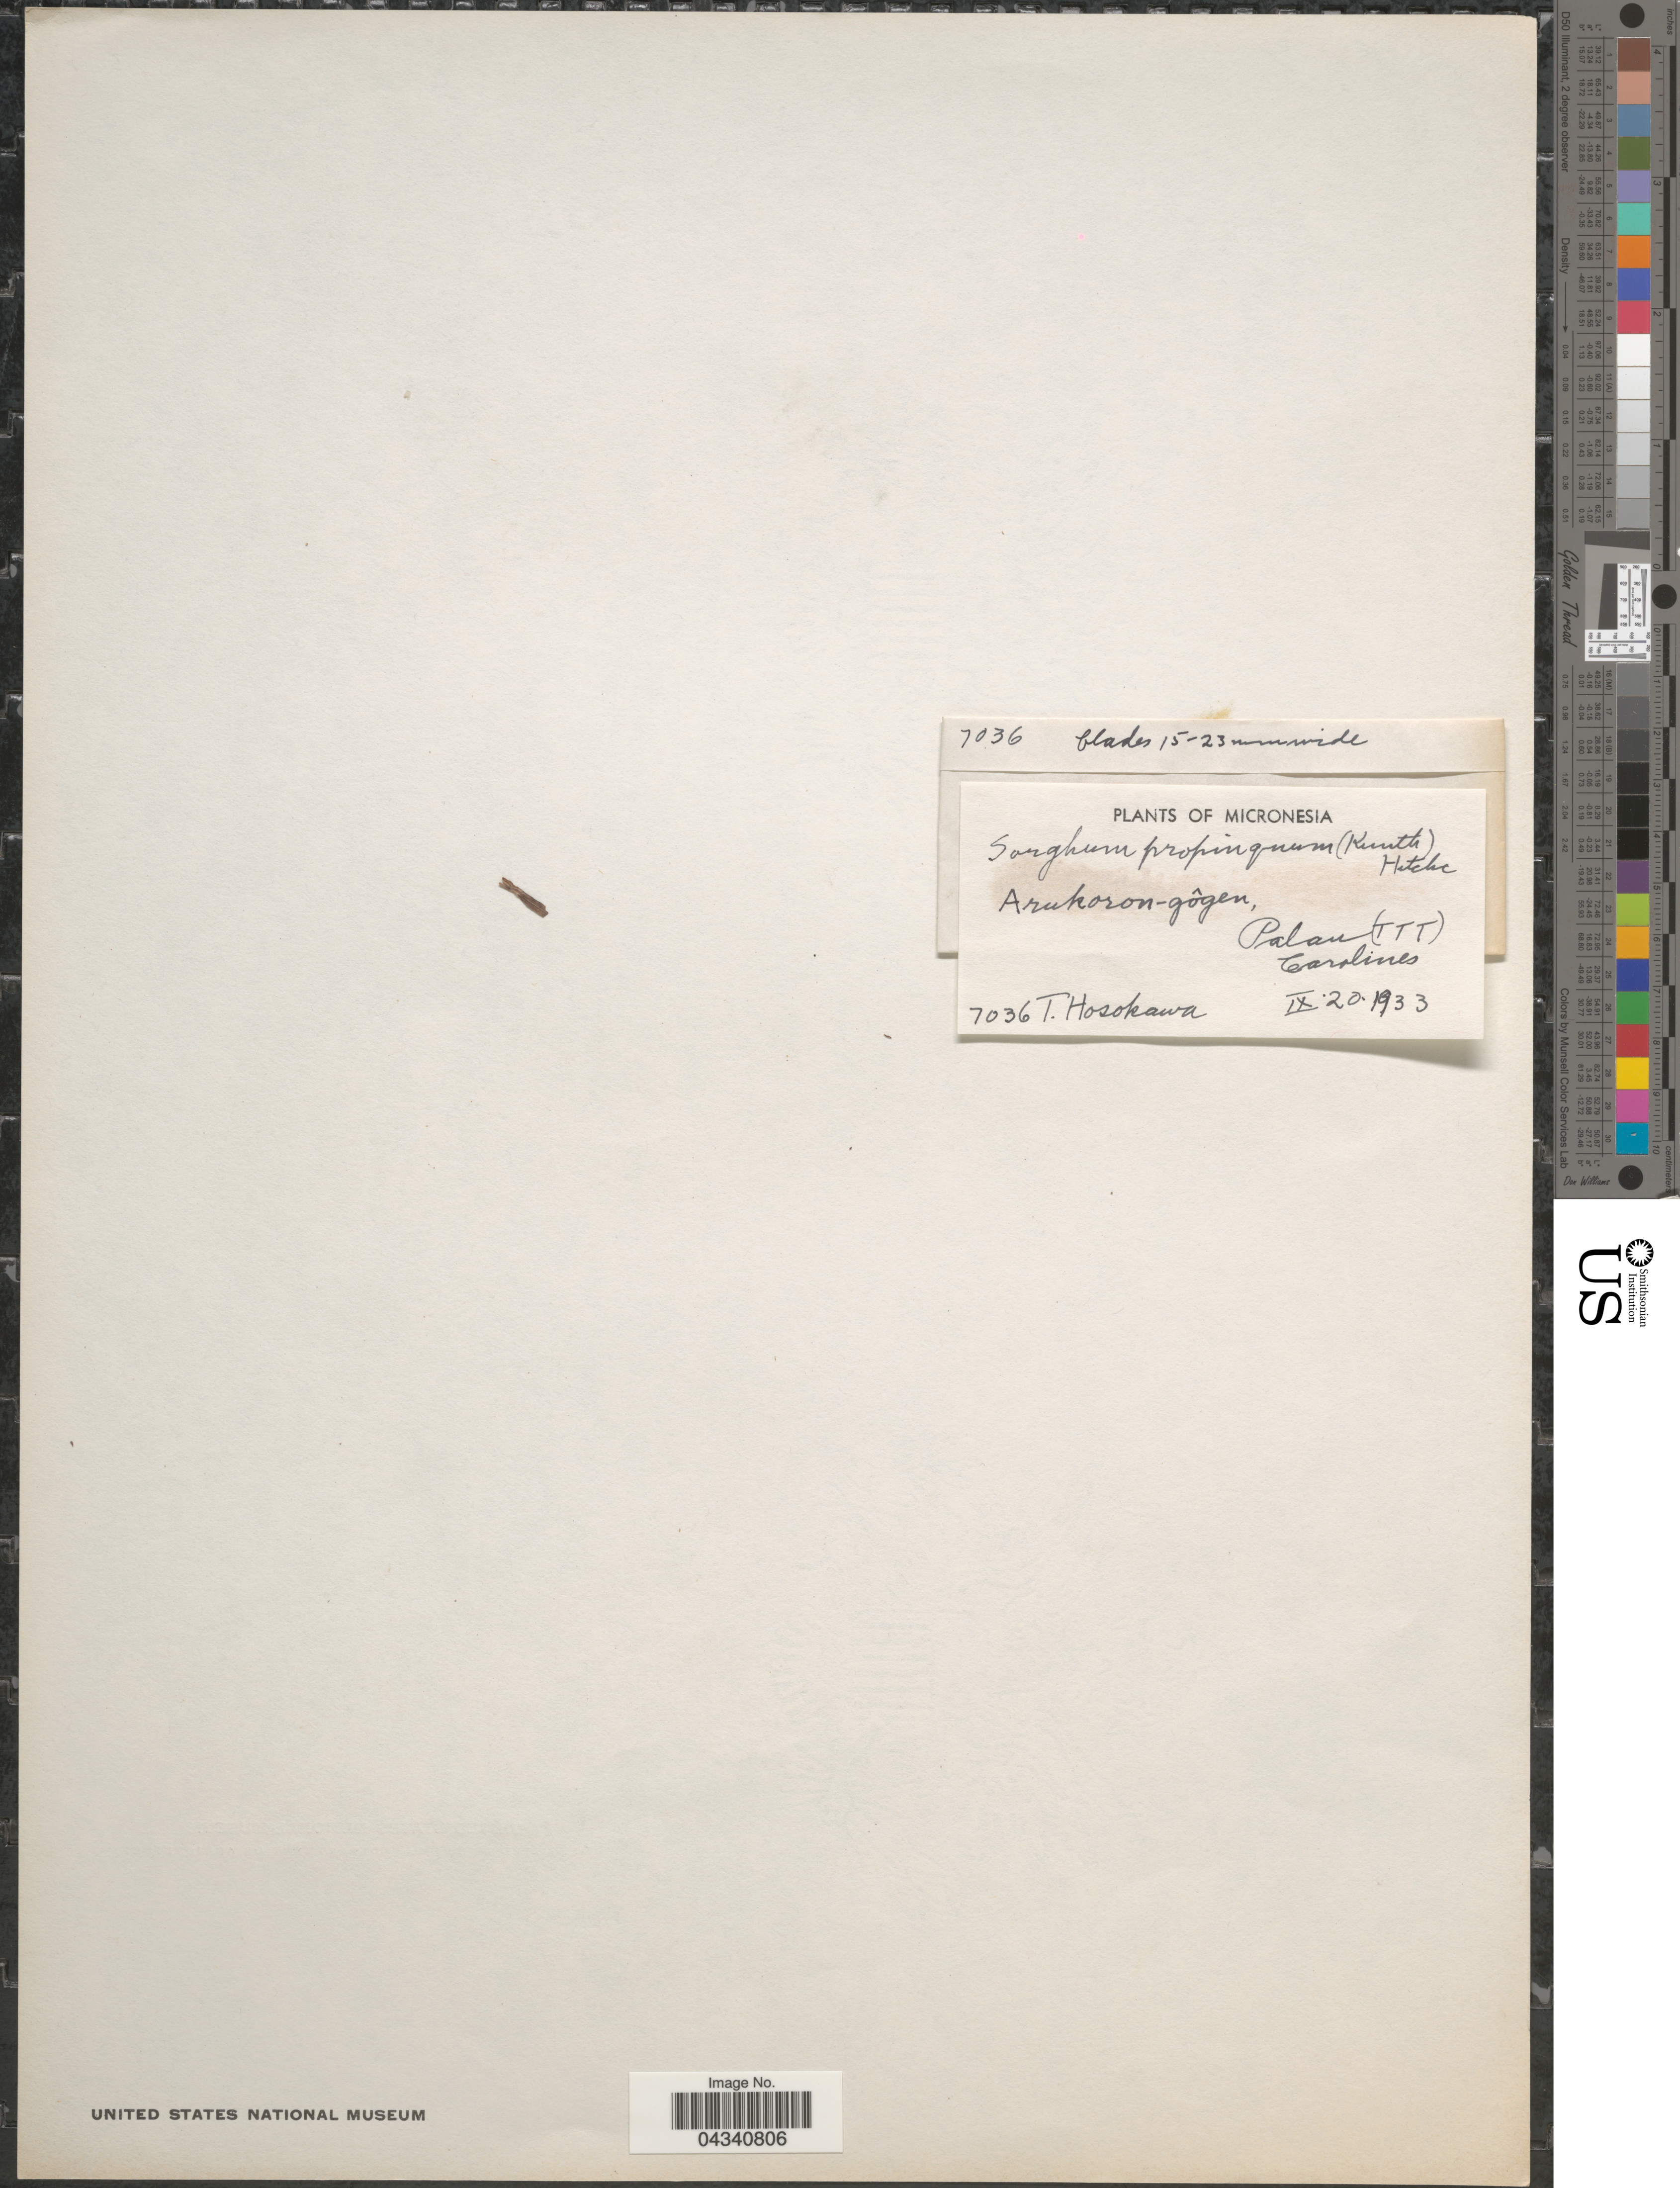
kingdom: Plantae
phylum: Tracheophyta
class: Liliopsida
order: Poales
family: Poaceae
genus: Sorghum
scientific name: Sorghum propinquum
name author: (Kunth) Hitchc.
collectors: T. Hosokawa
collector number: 7036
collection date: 1933-09-20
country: Micronesia, Federated States of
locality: Carolines.